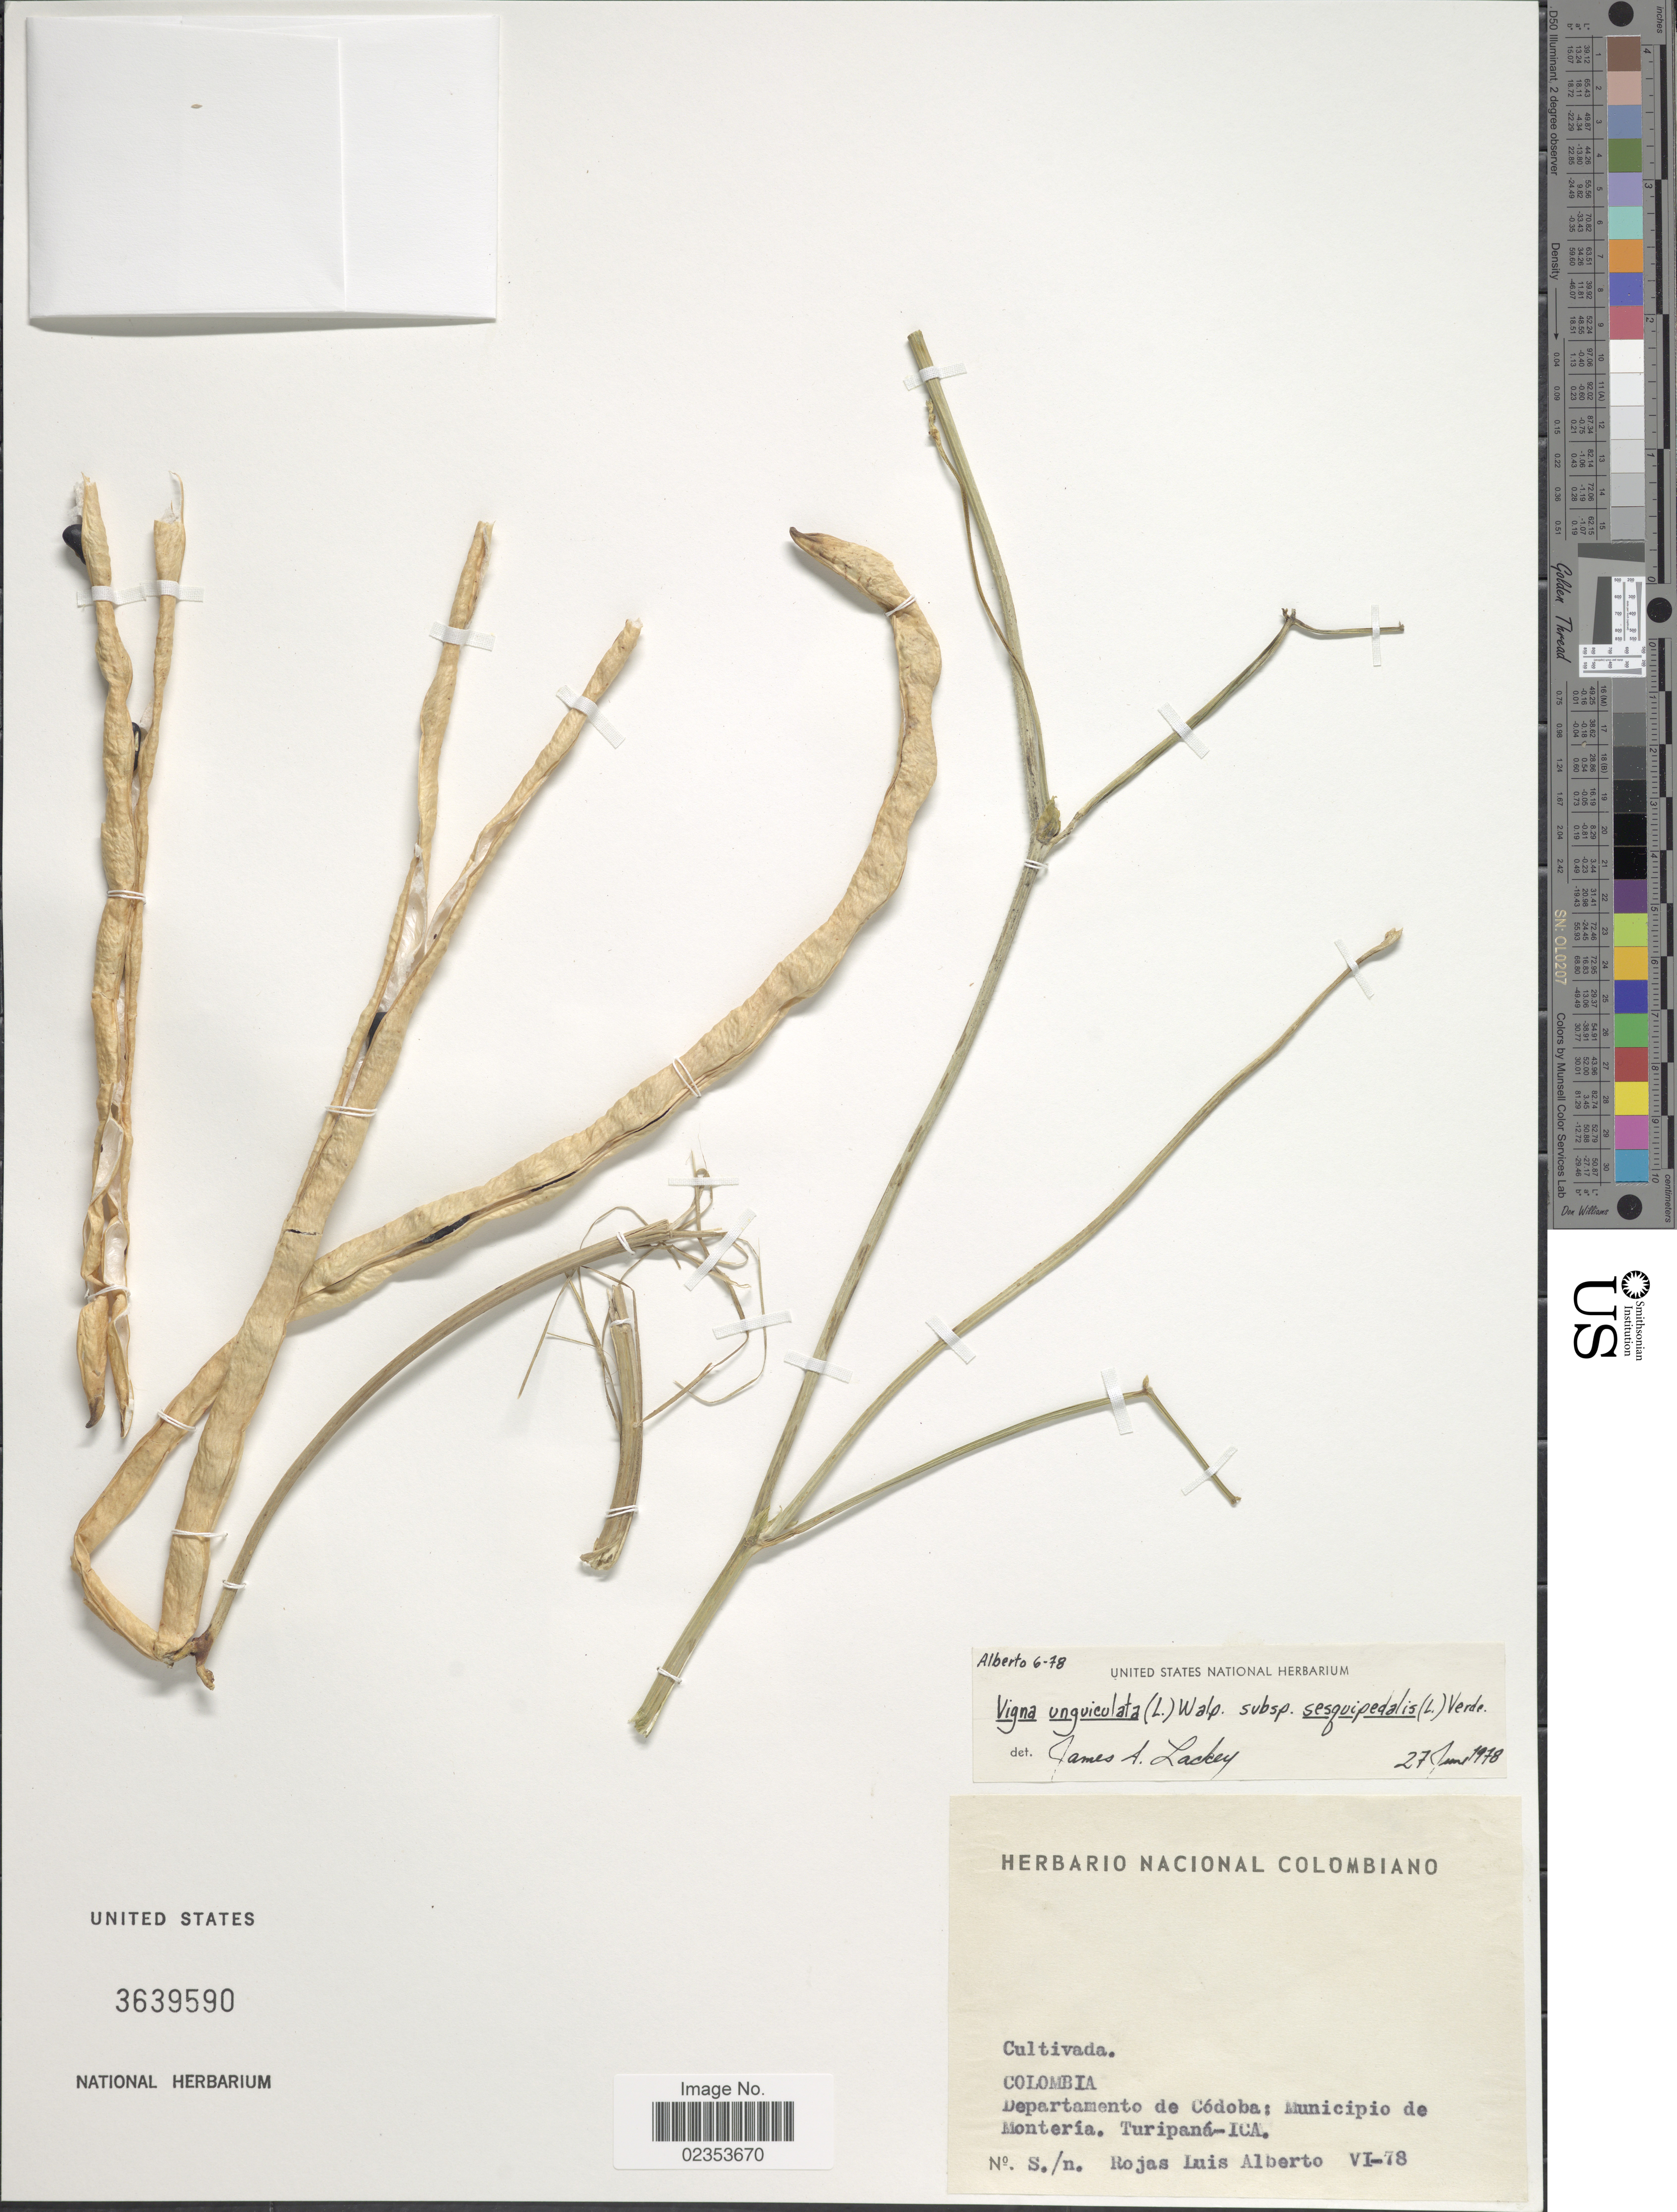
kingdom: Plantae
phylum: Tracheophyta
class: Magnoliopsida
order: Fabales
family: Fabaceae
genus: Vigna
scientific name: Vigna unguiculata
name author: (L.) Walp.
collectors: R. Alberto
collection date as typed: Transcribed d/m/y: /6/78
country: Colombia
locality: Departamento de Codoba: Municipio de Monteria. Turipana-ICA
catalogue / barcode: US 3639590